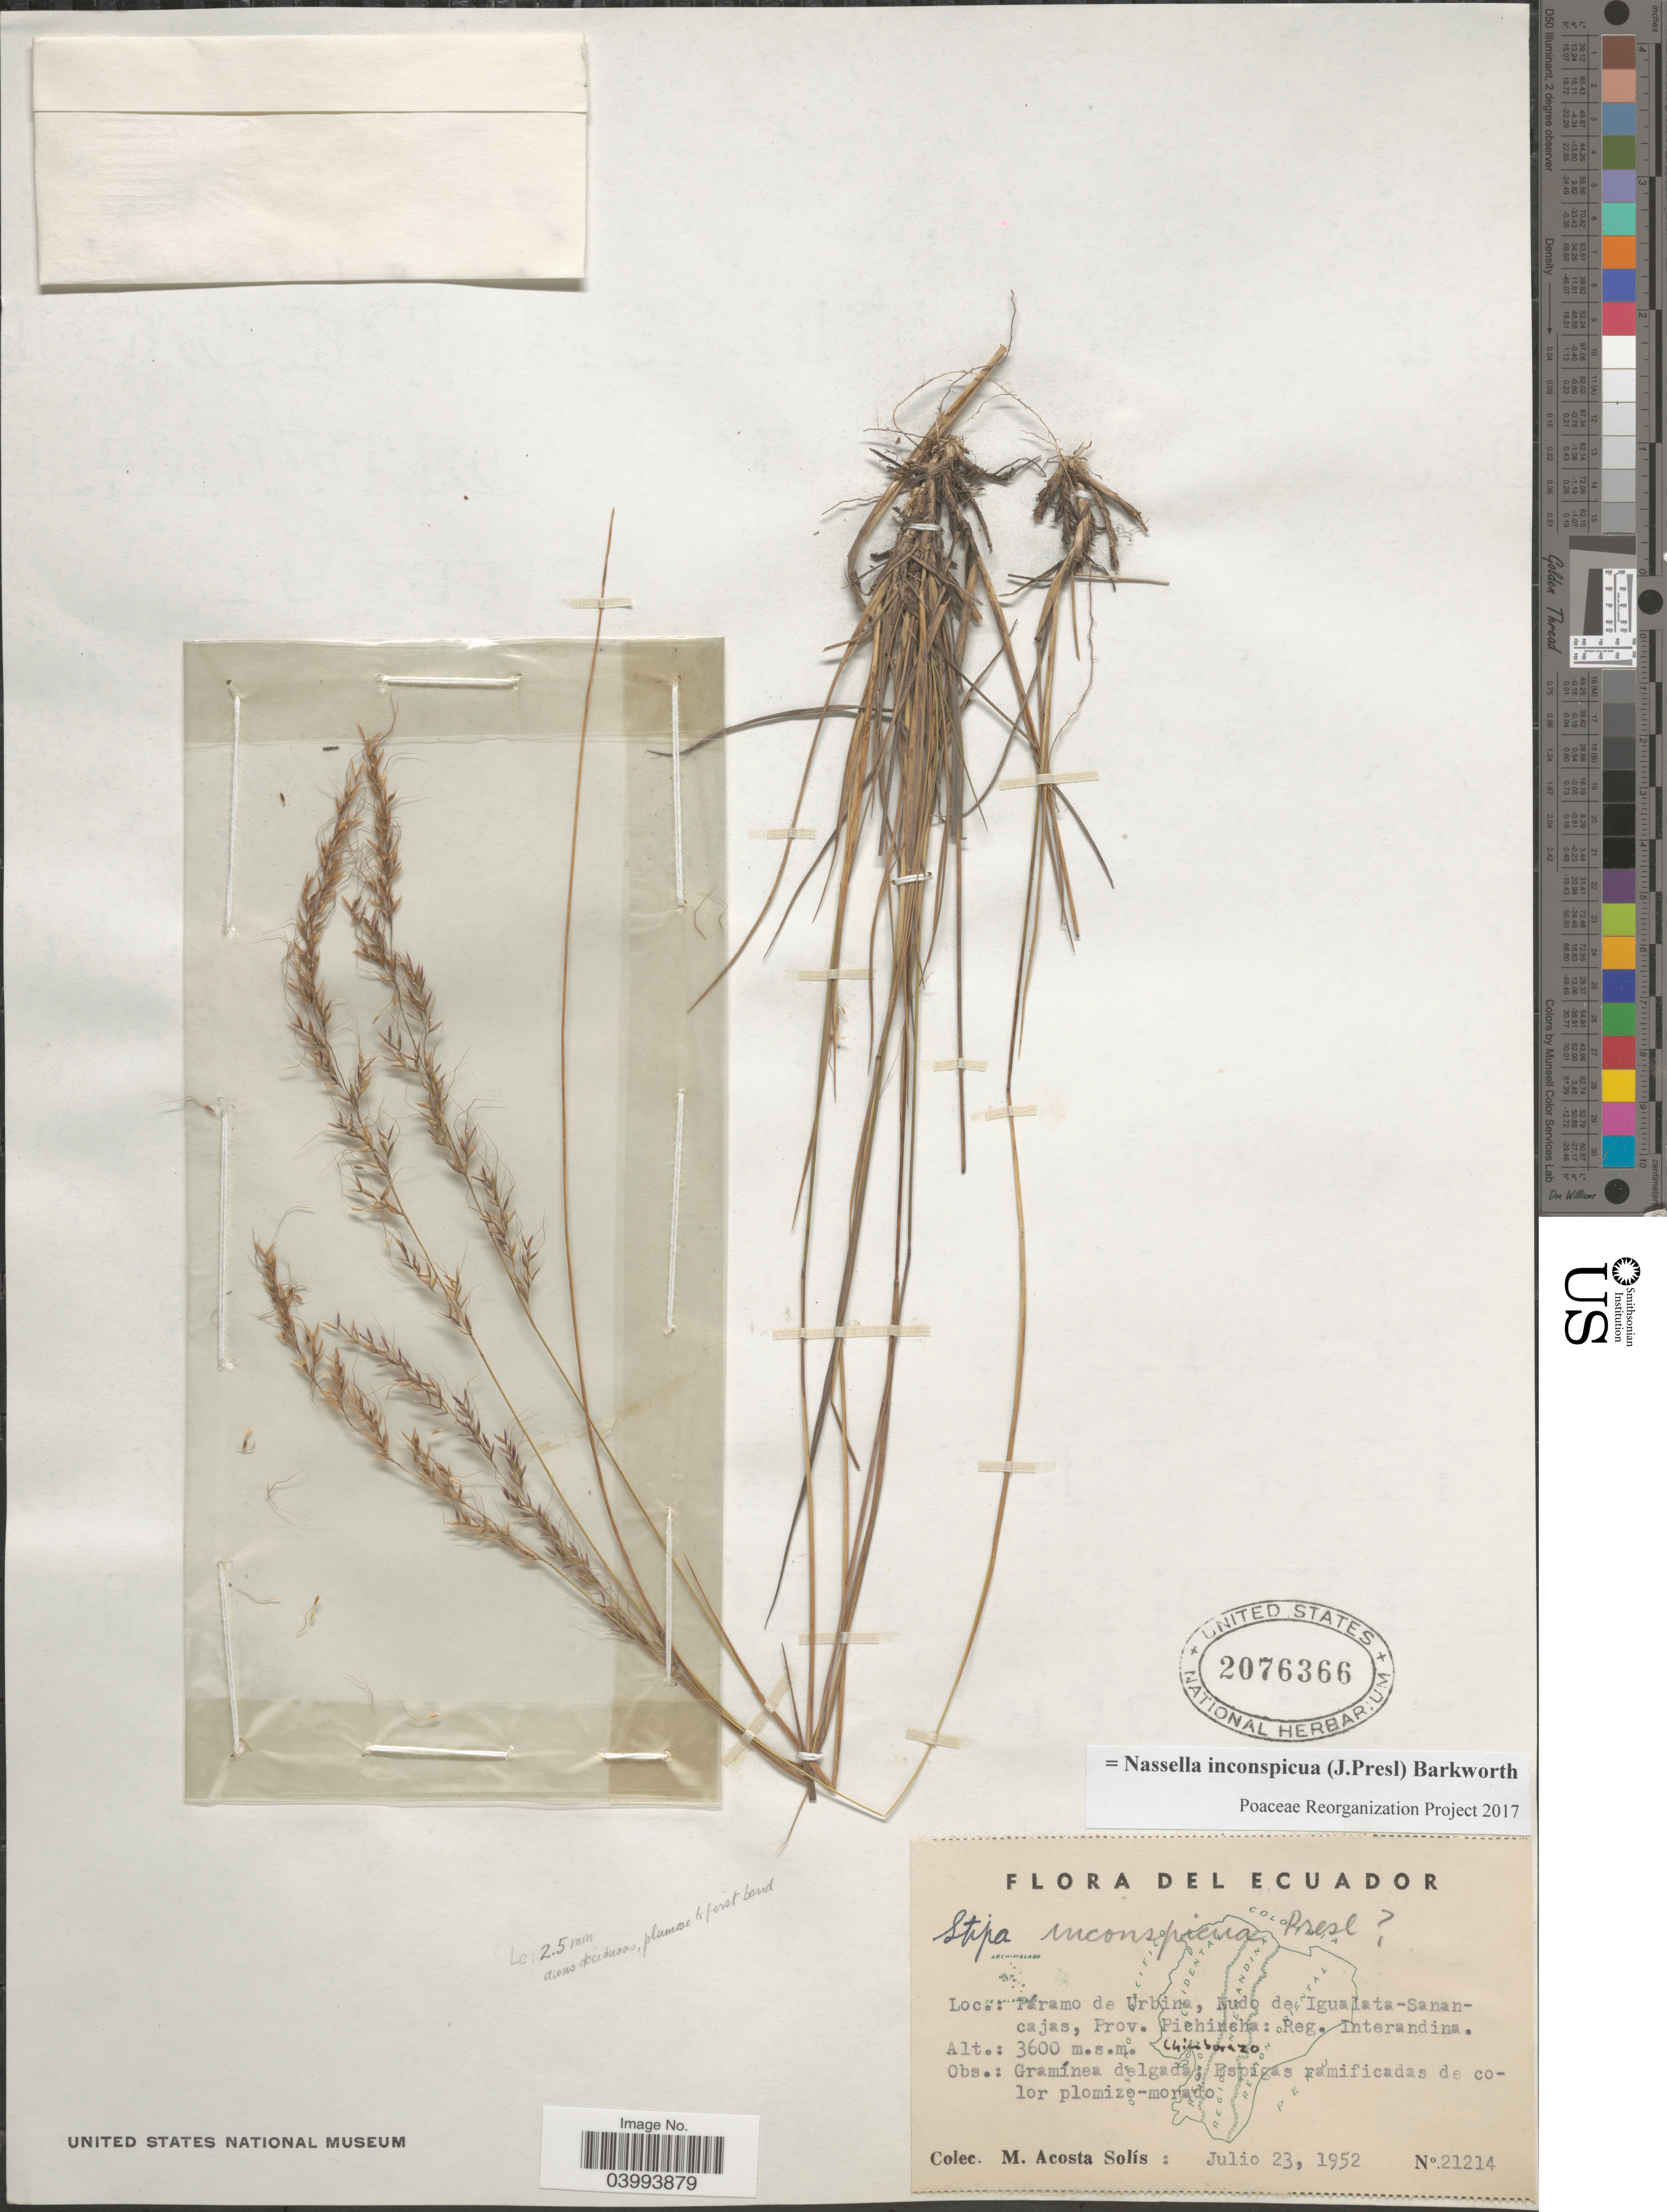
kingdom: Plantae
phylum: Tracheophyta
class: Liliopsida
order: Poales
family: Poaceae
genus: Nassella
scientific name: Nassella inconspicua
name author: (J. Presl) Barkworth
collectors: M. Acosta Solis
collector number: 21214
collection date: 1952-07-23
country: Ecuador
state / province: Chimborazo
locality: Páramo de Urbina, Nudo de Igualata-Sanan-cajas, Reg. Interandina.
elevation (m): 3600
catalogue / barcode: US 2076366